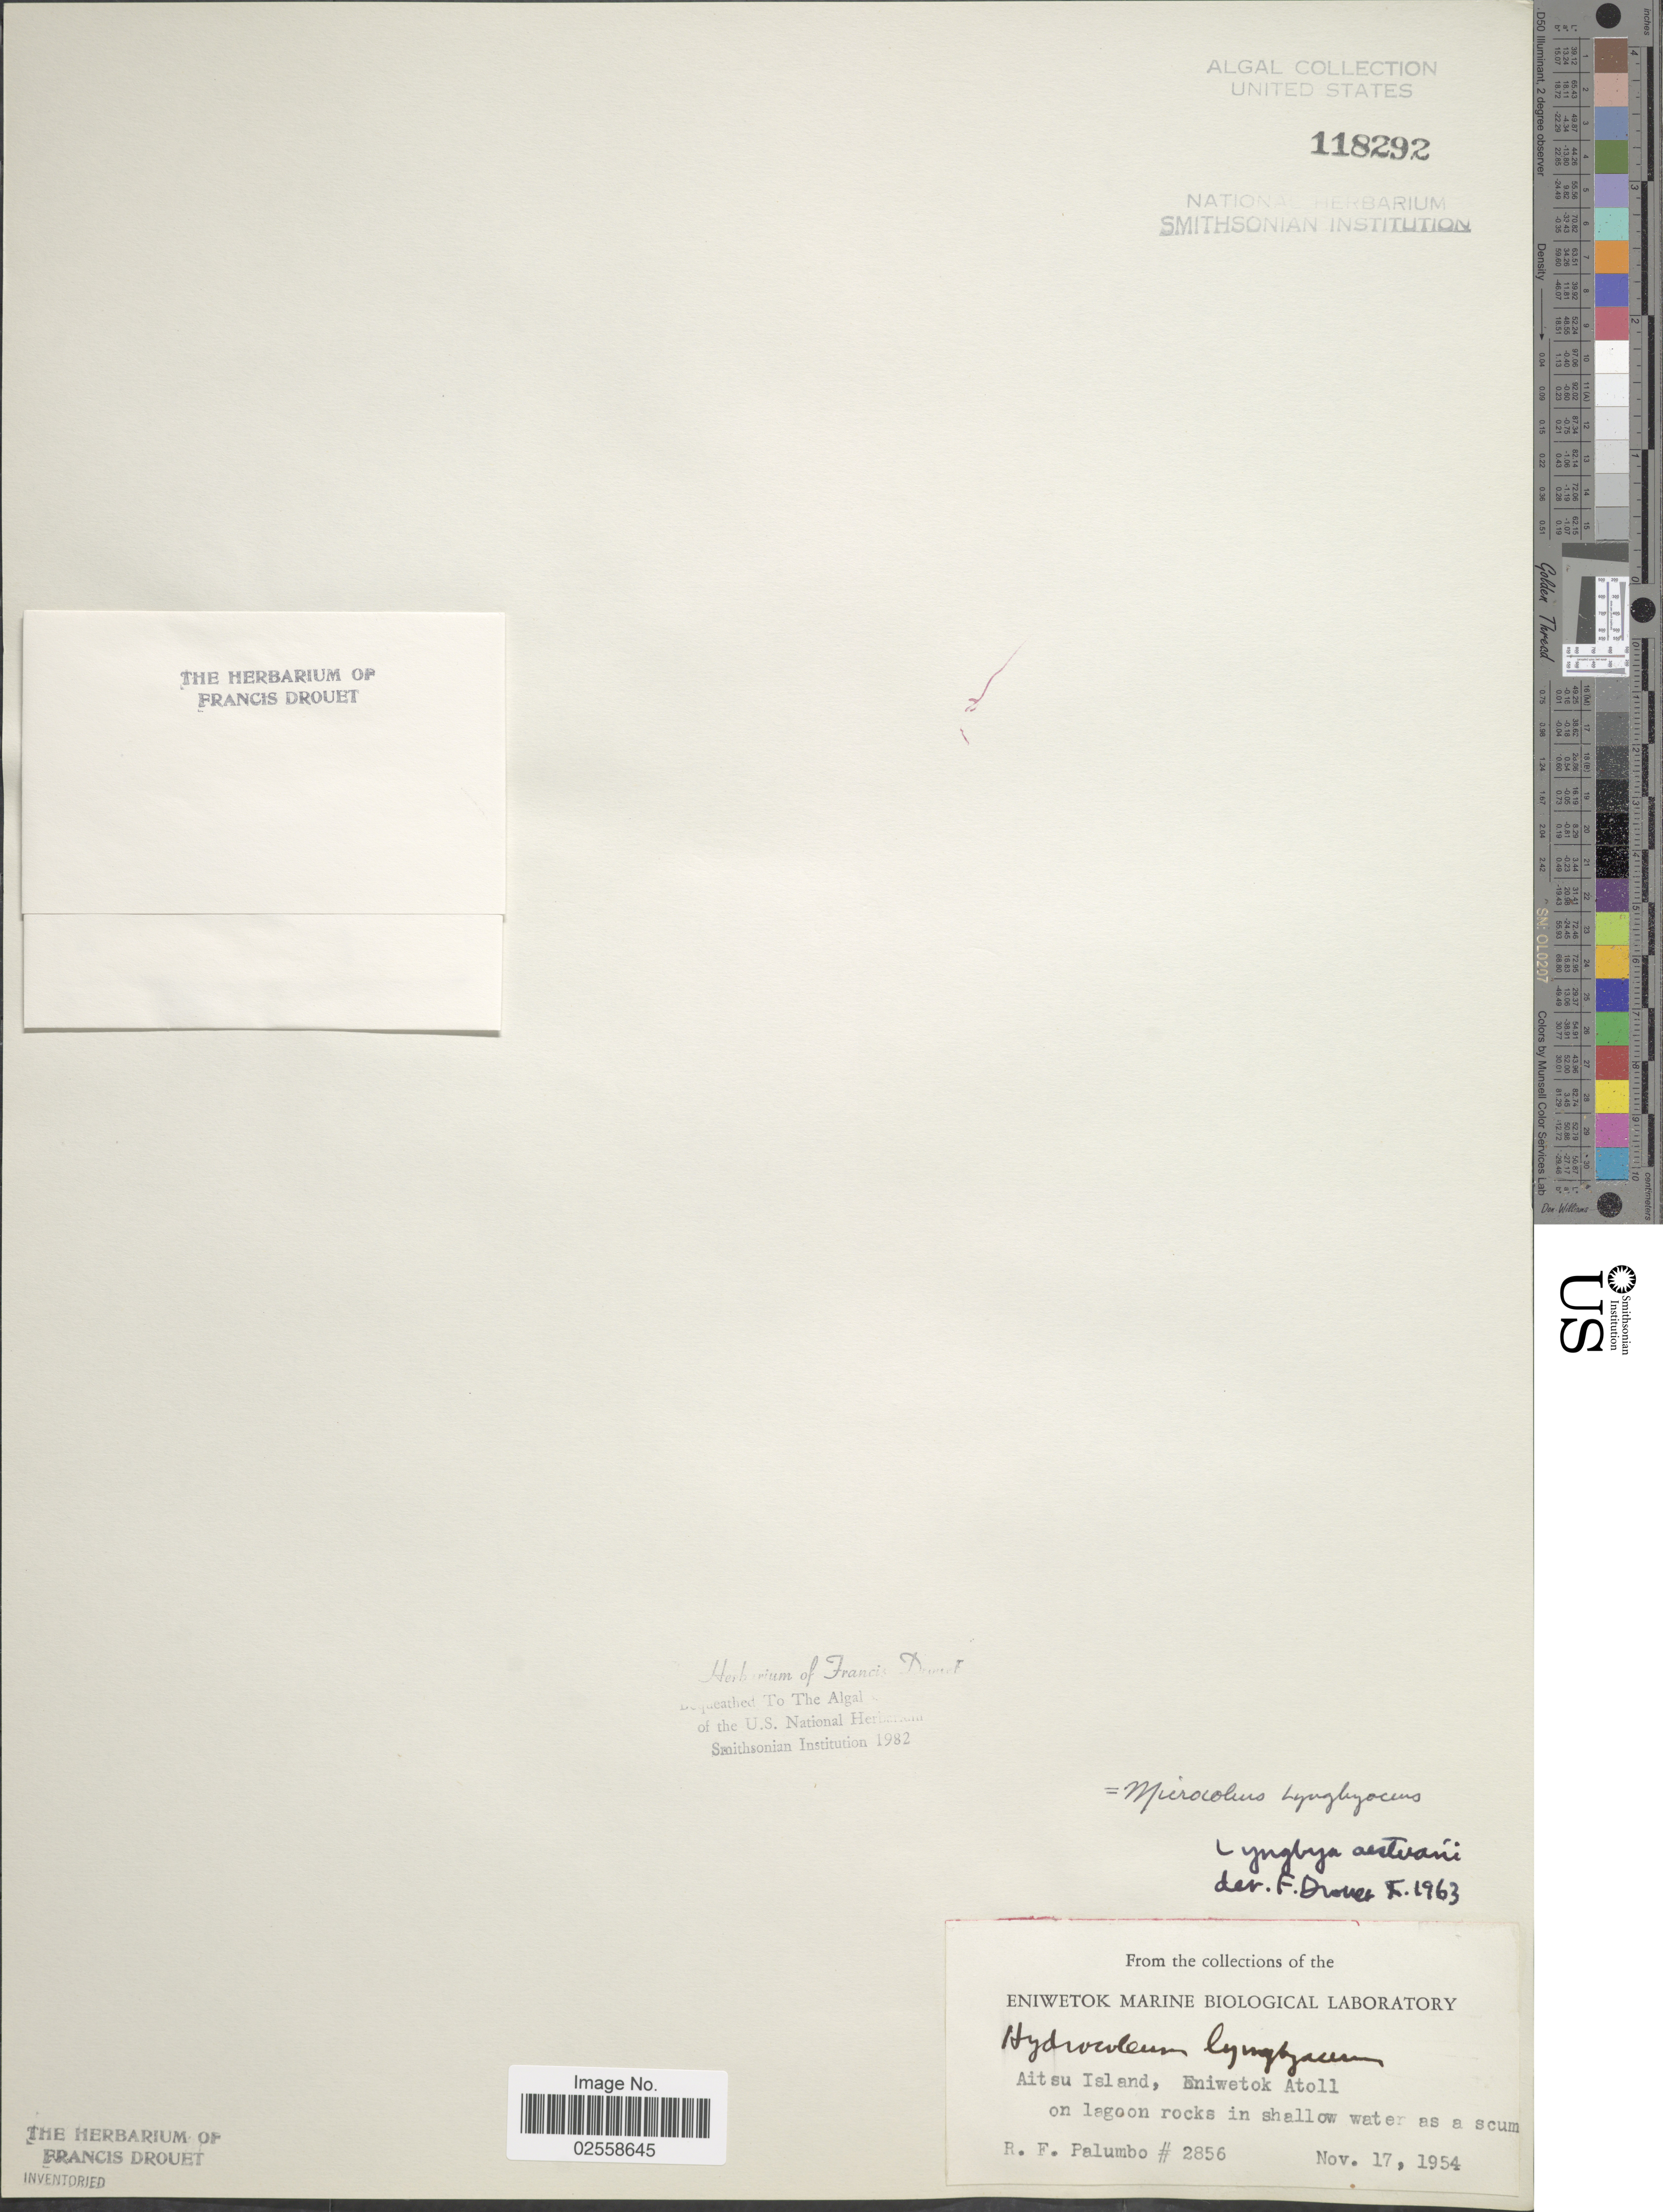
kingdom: Bacteria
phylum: Cyanobacteria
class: Cyanobacteriia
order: Cyanobacteriales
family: Microcoleaceae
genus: Microcoleus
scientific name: Microcoleus lyngbyaceus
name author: Kütz. ex Forti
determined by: Drouet, F. E.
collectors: R. Palumbo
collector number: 2856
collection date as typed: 17 Nov 1954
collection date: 1954-11-17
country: Marshall Islands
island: Enewetak [Eniwetok] Atoll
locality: Aitsu Islet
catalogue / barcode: US 118292